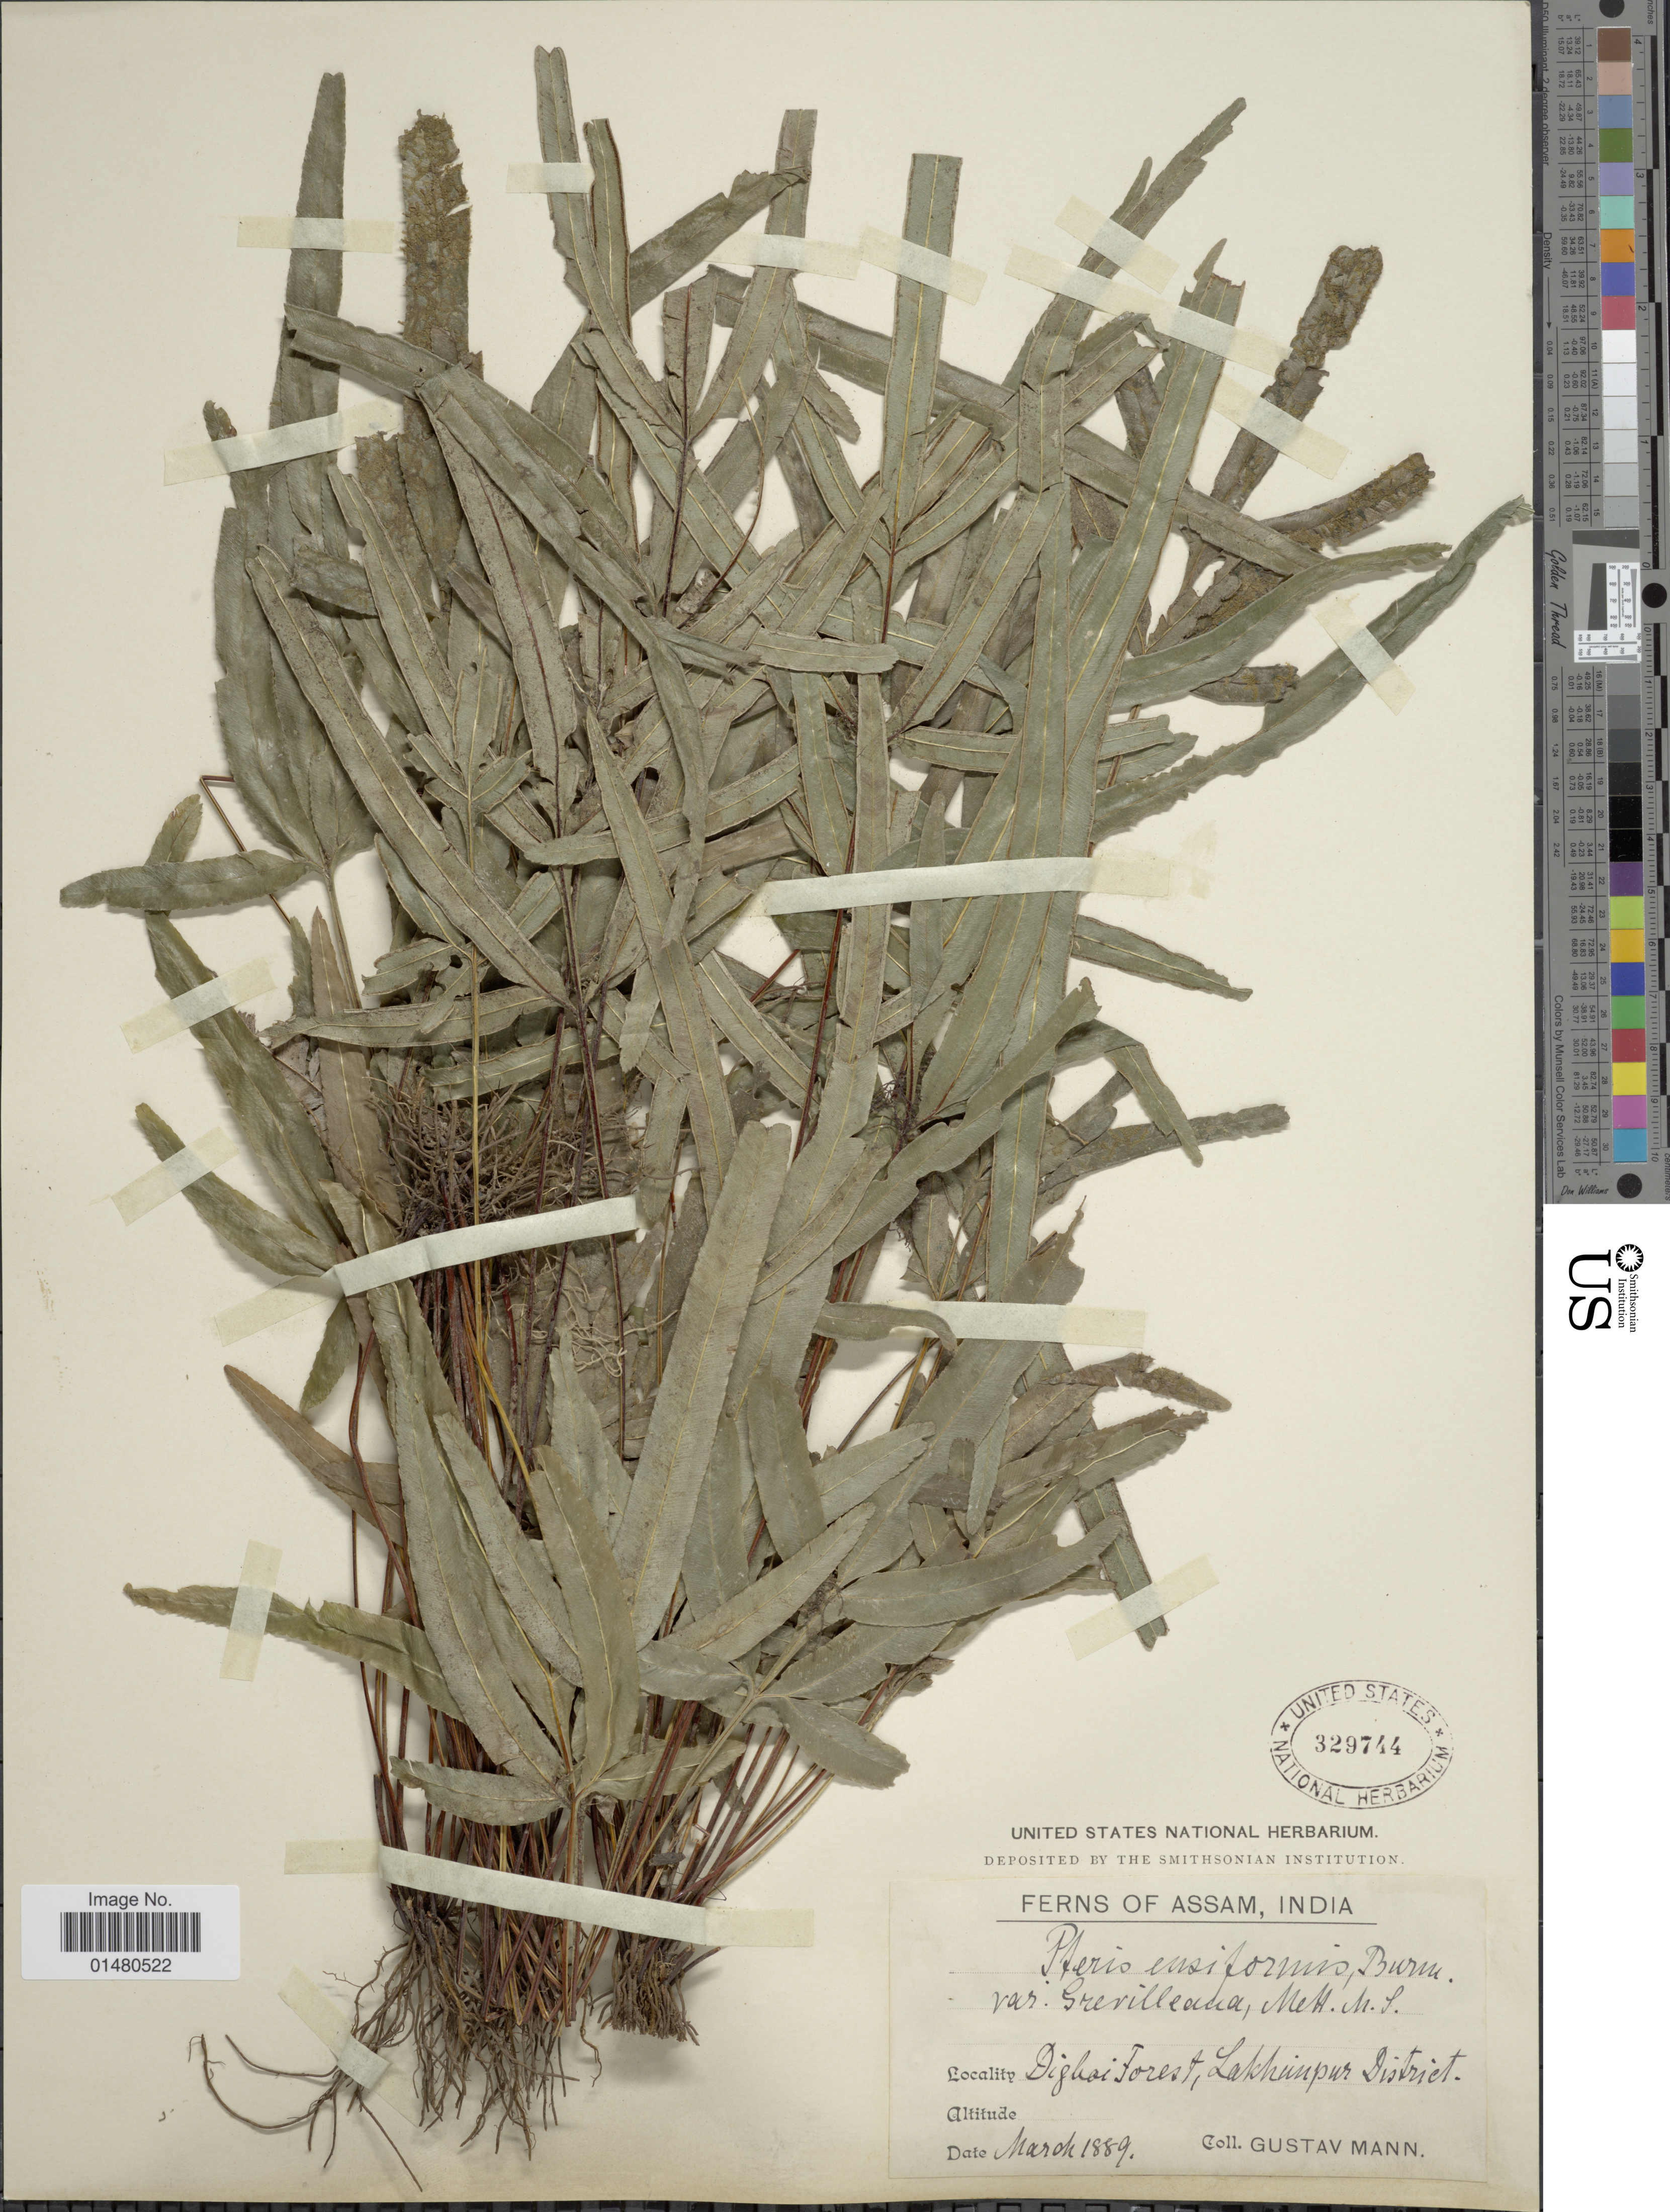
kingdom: Plantae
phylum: Tracheophyta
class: Polypodiopsida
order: Polypodiales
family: Pteridaceae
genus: Pteris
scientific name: Pteris ensiformis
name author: Burm. f.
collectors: G. Mann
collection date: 1889-03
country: India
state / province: Assam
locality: Dighoi Forest, Lakhimpur District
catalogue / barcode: US 329744